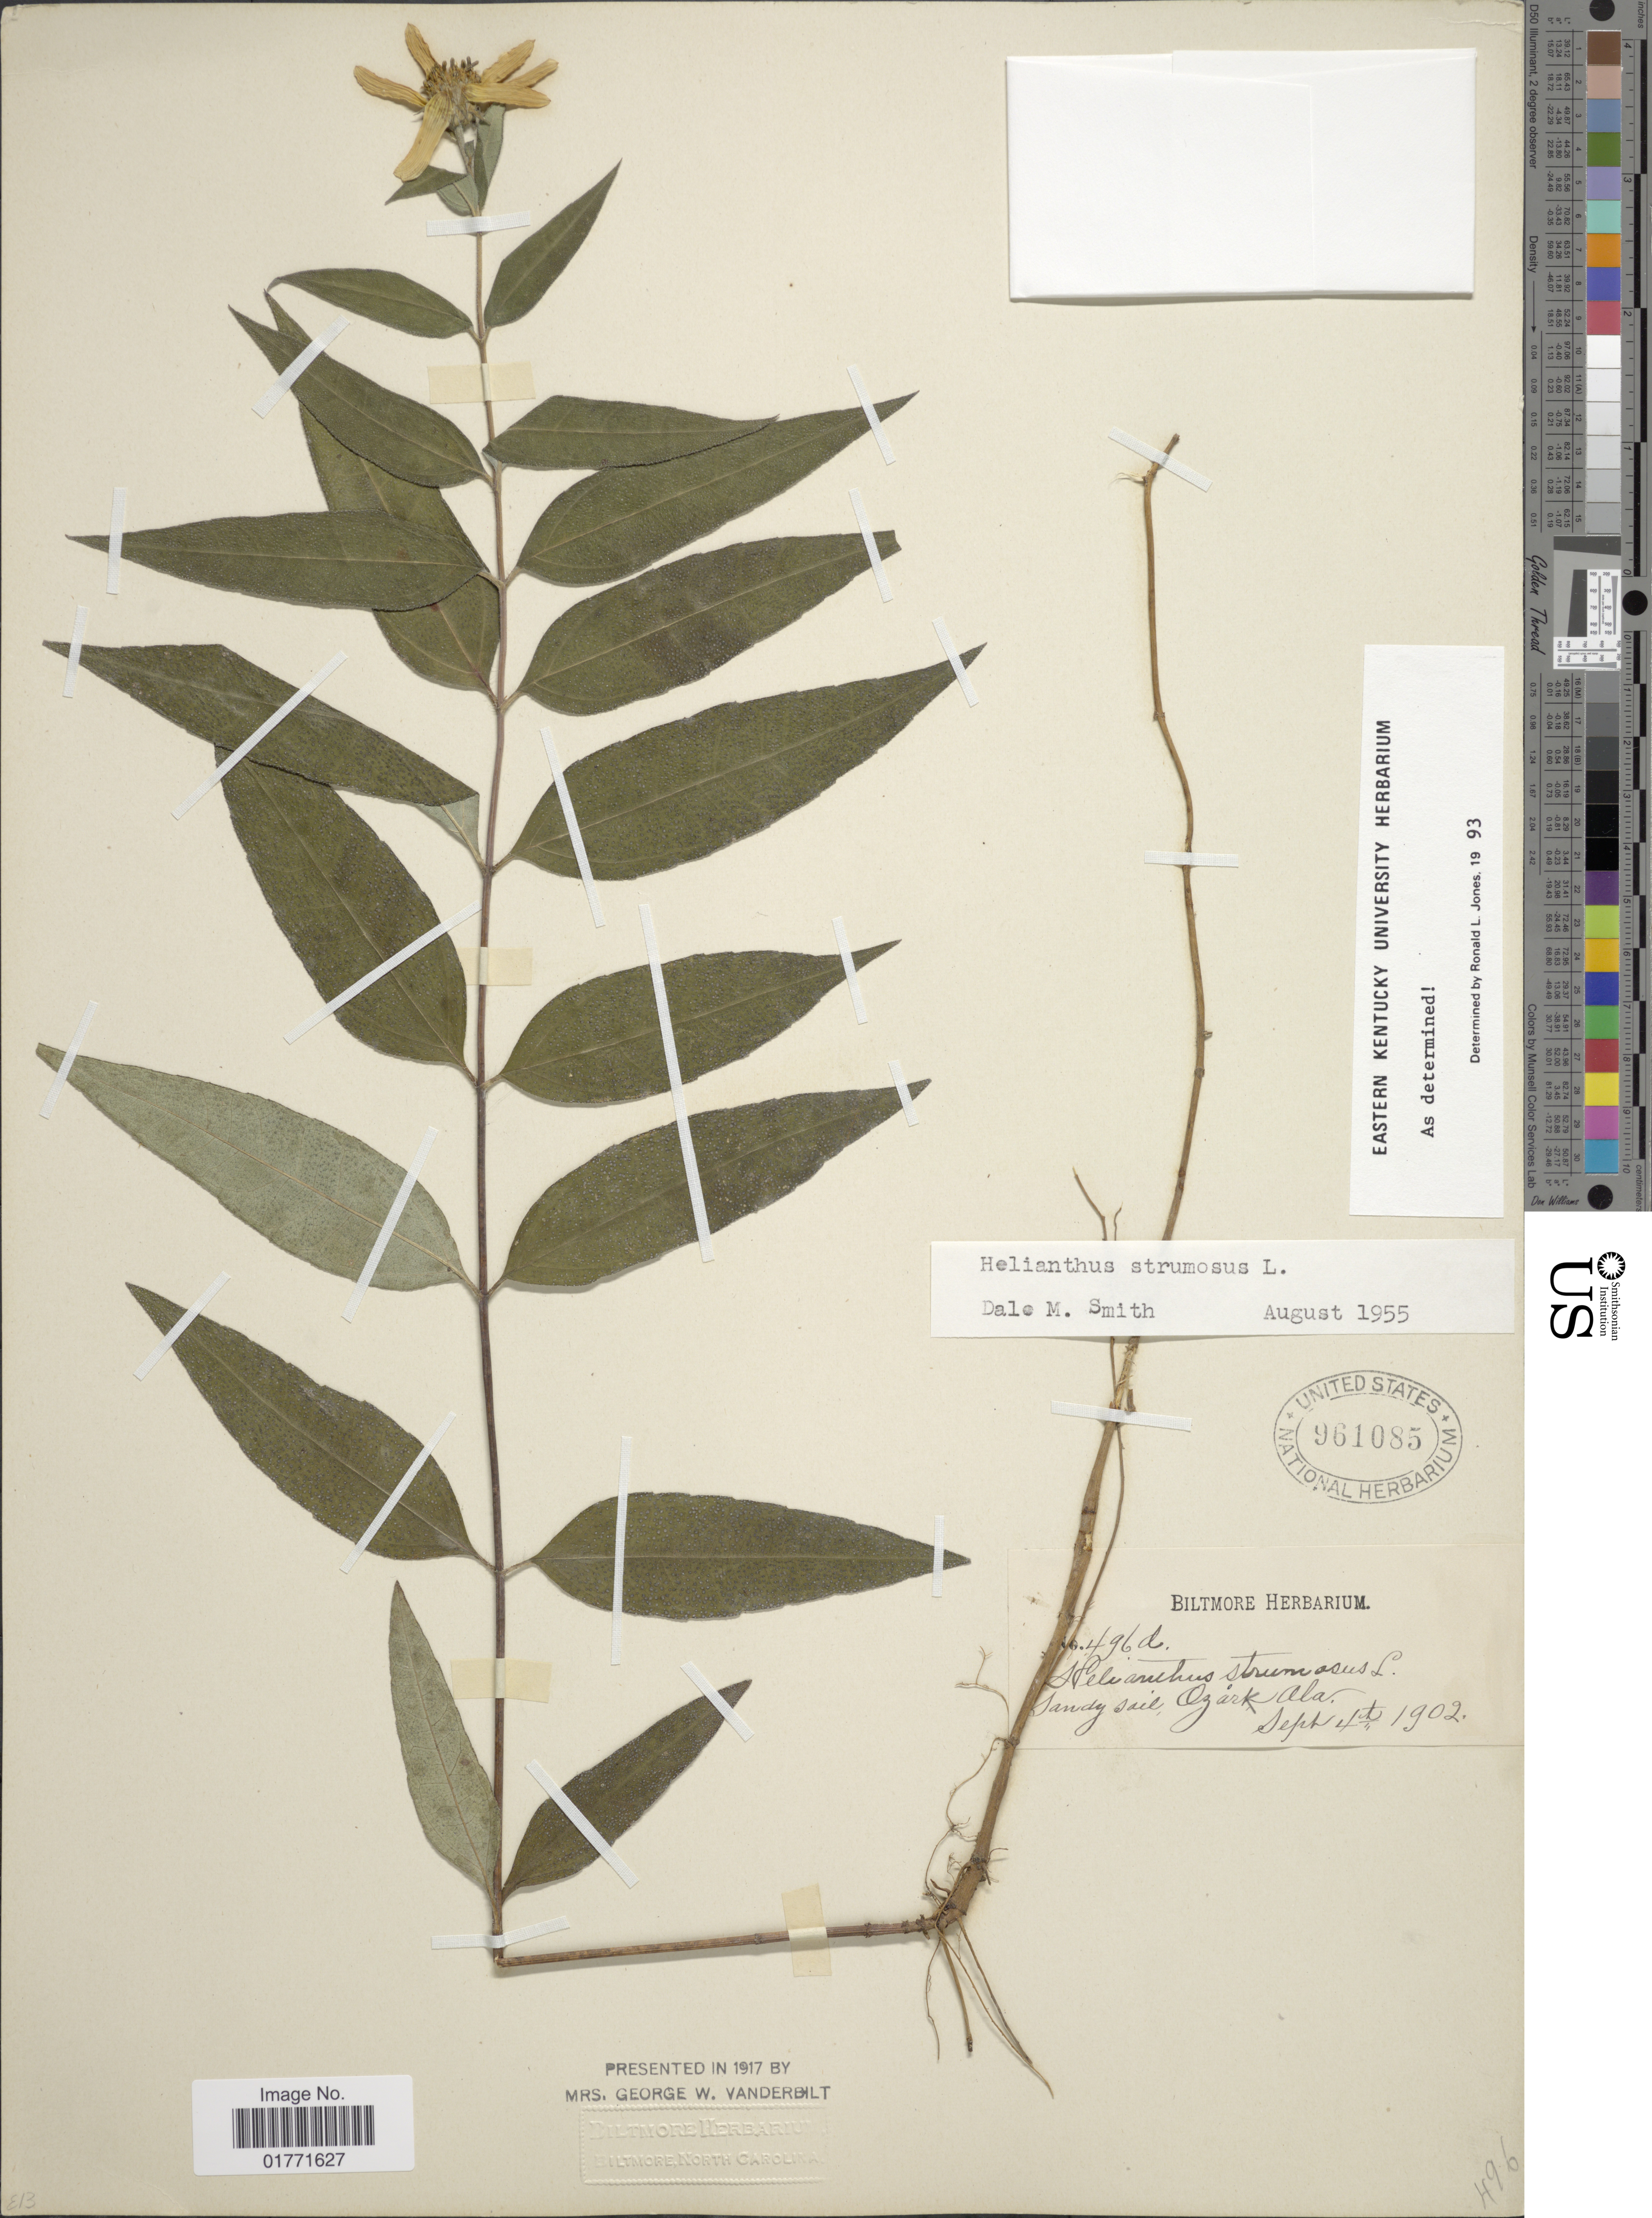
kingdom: Plantae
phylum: Tracheophyta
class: Magnoliopsida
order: Asterales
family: Asteraceae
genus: Helianthus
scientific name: Helianthus strumosus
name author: L.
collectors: ex herb. Biltmore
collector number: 496d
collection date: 1902-09-04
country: United States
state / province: Alabama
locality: Sandy soil, Ozark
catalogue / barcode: US 961085